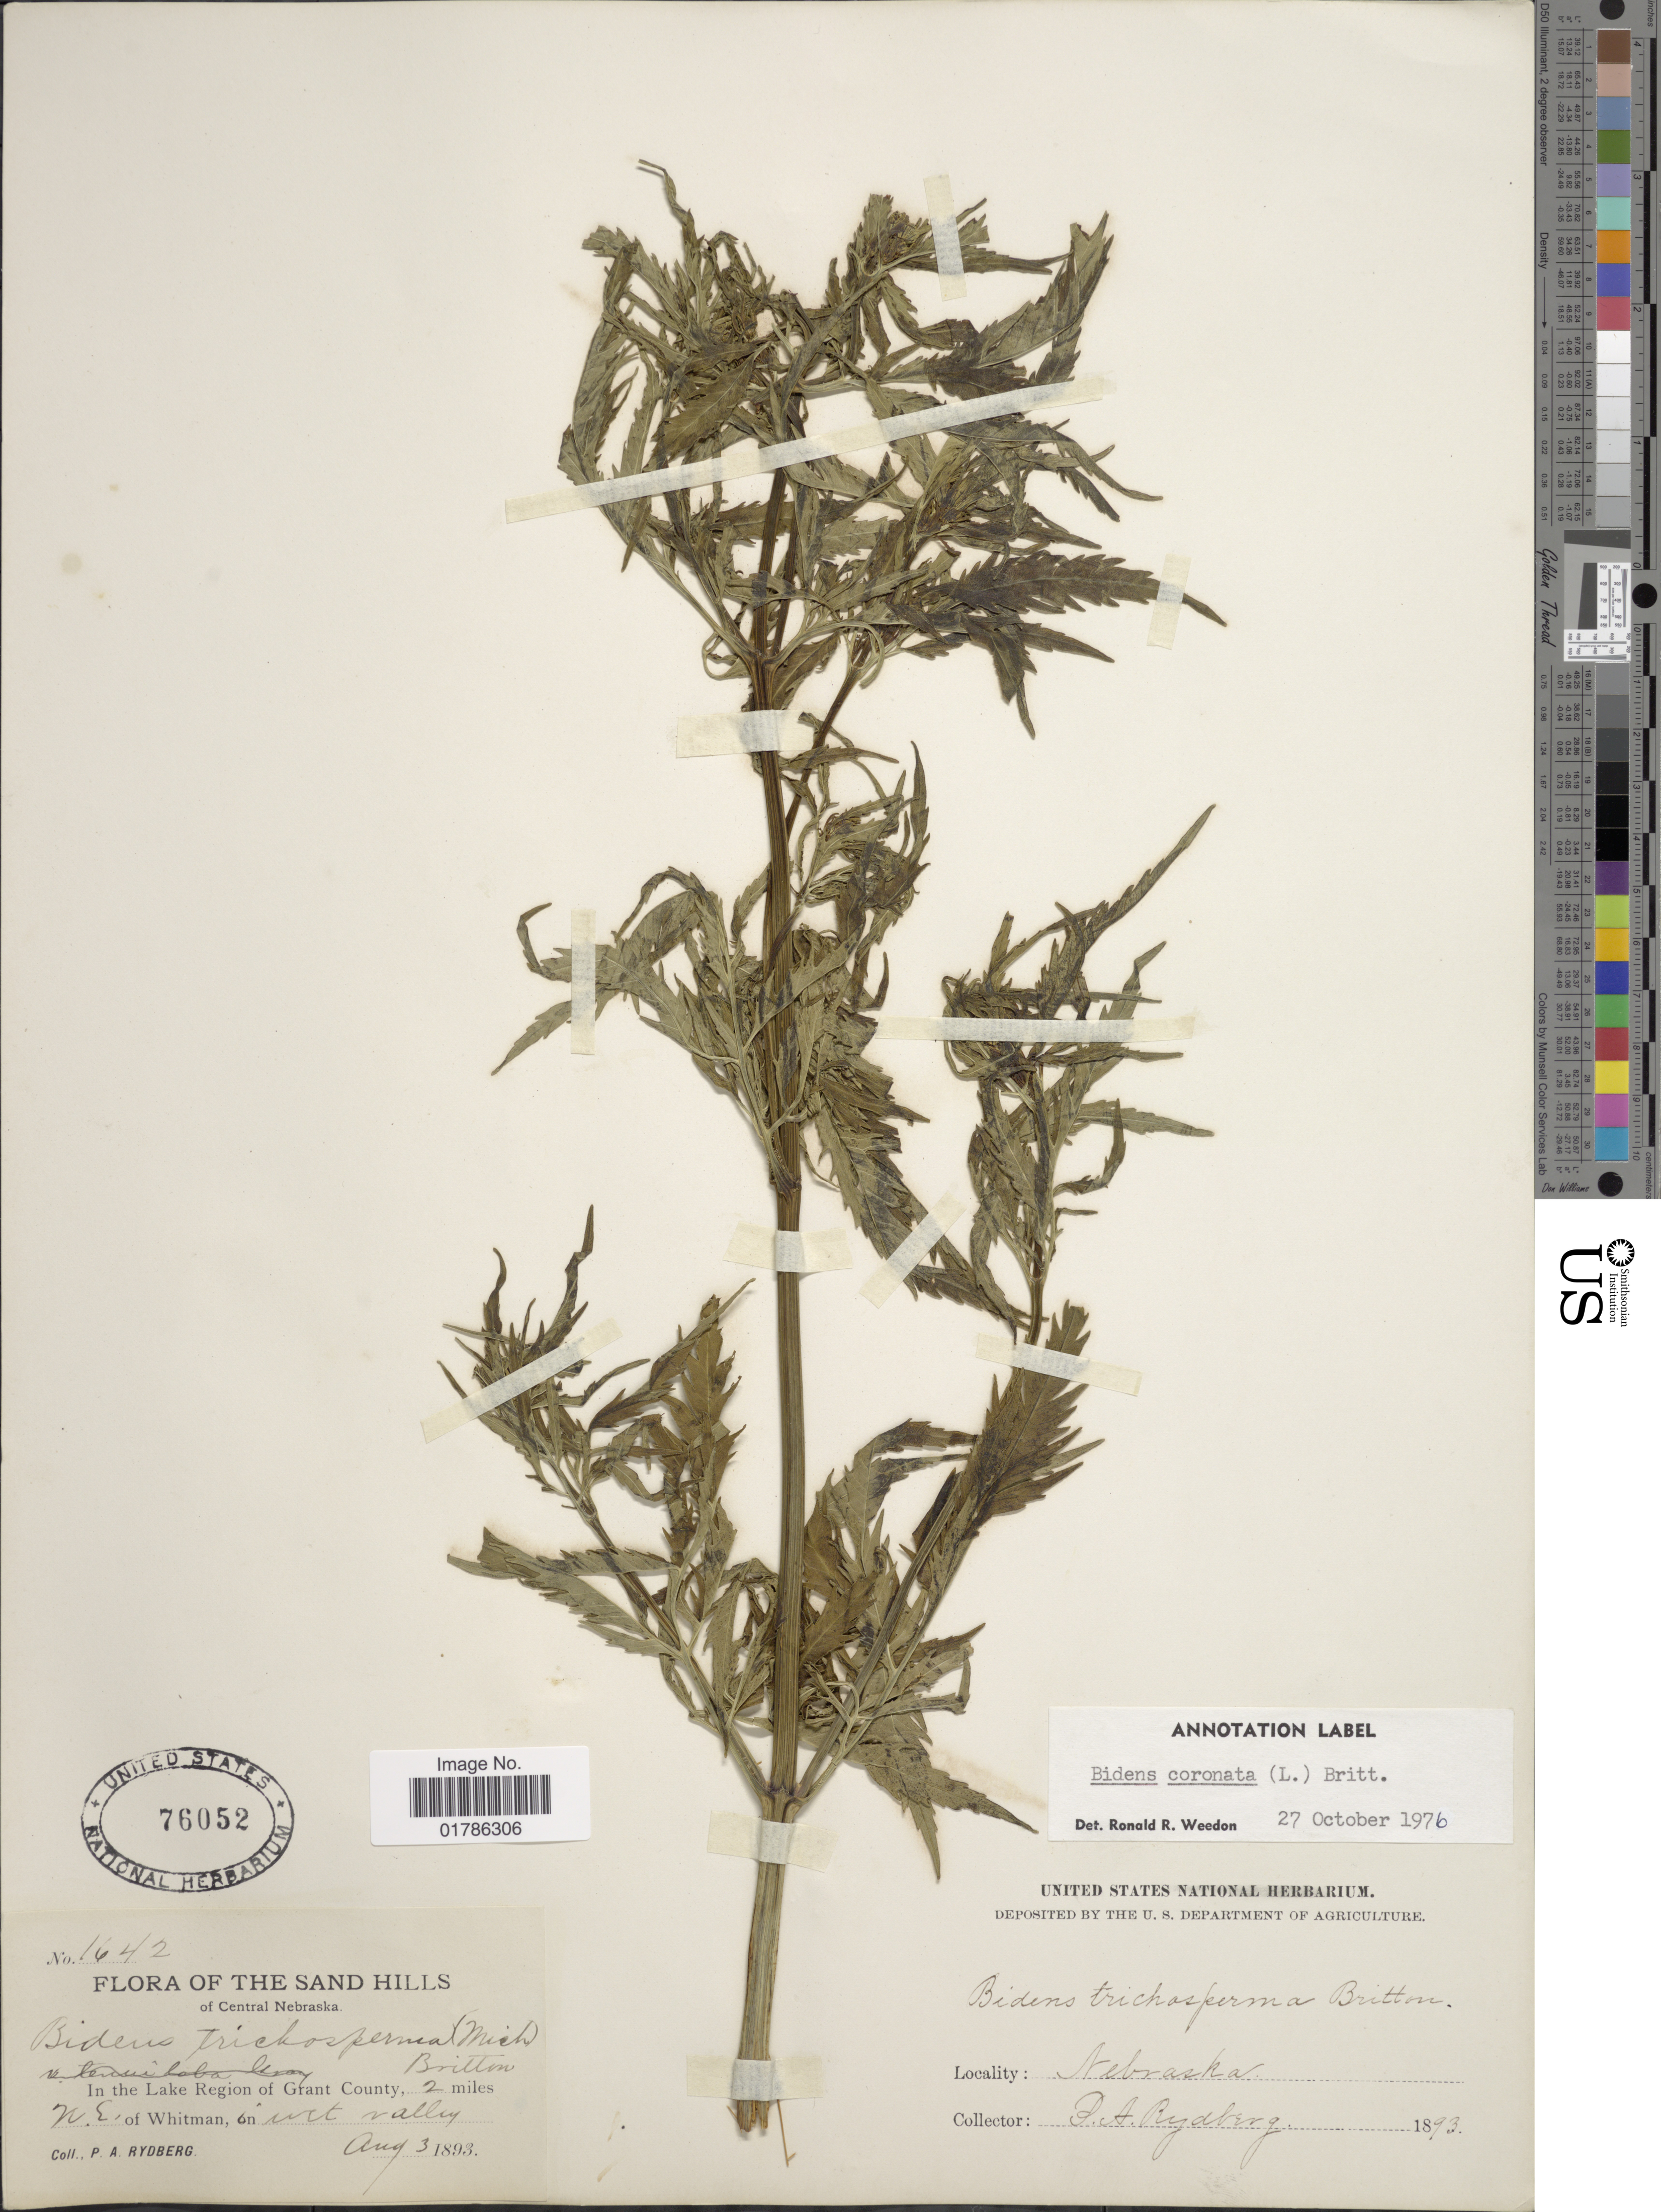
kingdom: Plantae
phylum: Tracheophyta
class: Magnoliopsida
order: Asterales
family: Asteraceae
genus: Bidens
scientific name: Bidens coronata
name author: (L.) Britton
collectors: P. A. Rydberg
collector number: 1642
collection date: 1893-08-03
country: United States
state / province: Nebraska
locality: In the Lake Region of Grant County, 2 miles N. E. of Whitman, on wit valley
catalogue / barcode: US 76052